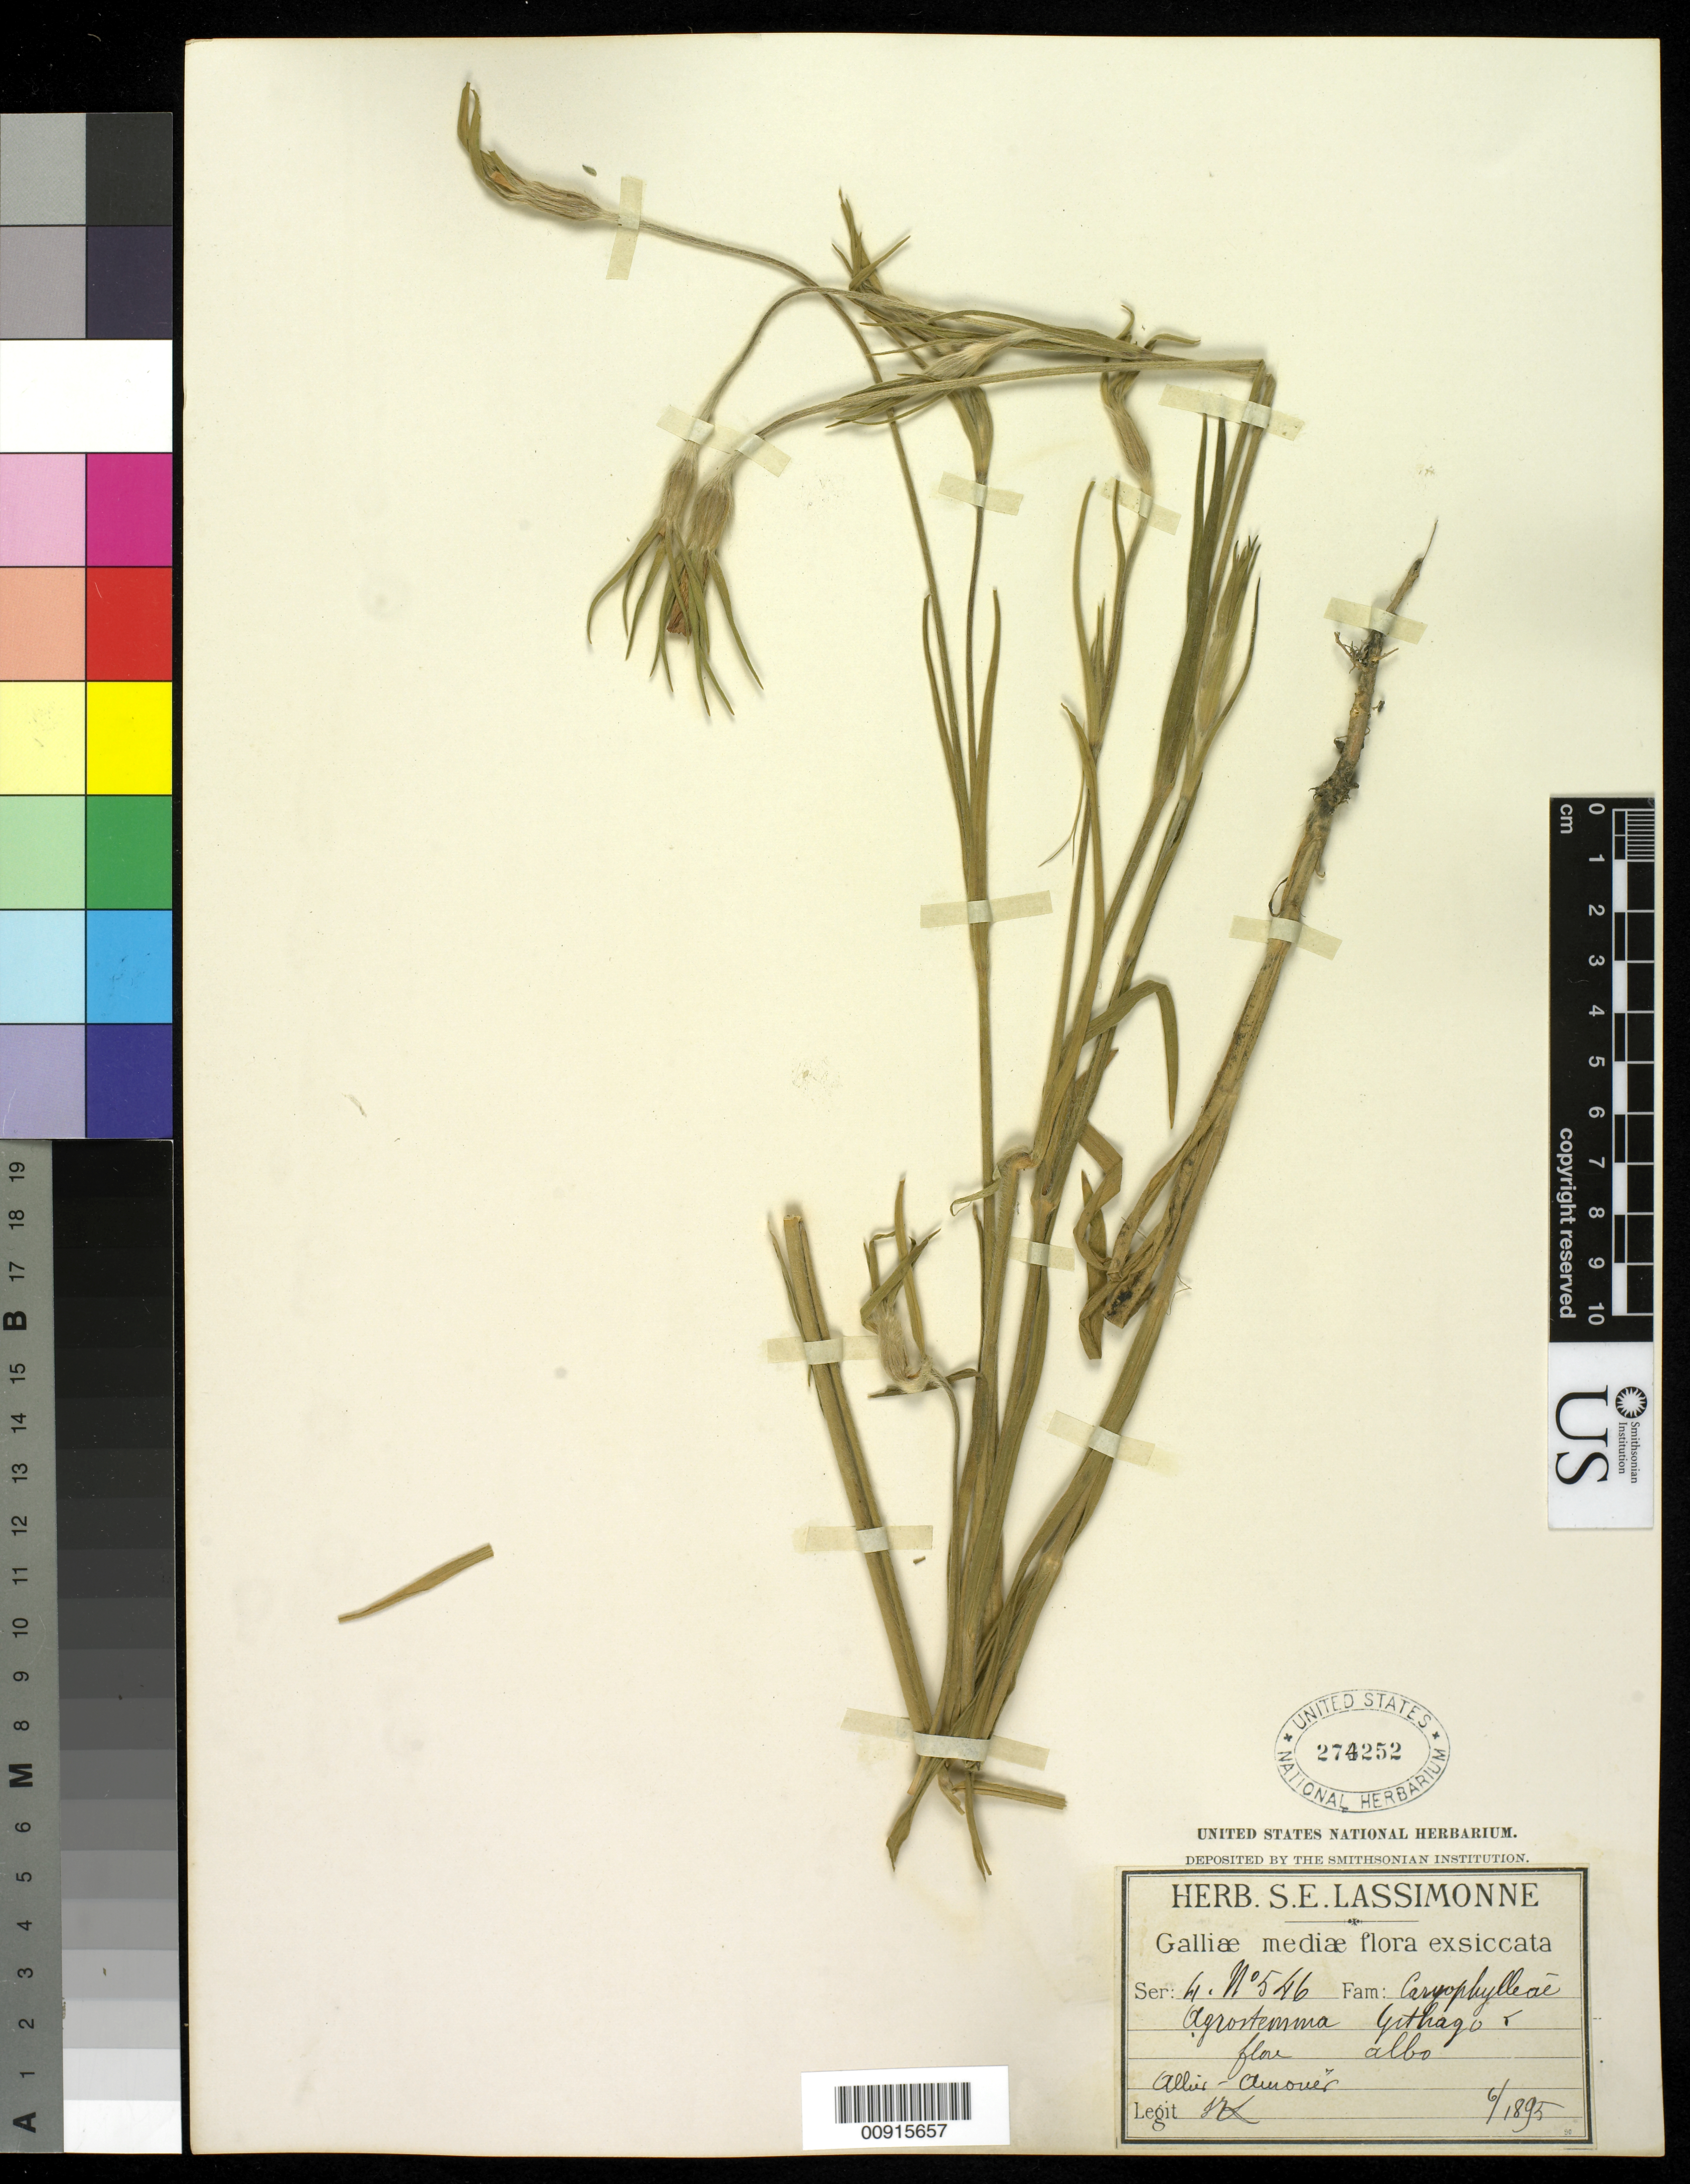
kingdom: Plantae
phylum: Tracheophyta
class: Magnoliopsida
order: Caryophyllales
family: Caryophyllaceae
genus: Agrostemma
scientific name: Agrostemma githago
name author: L.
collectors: S. Lassimonne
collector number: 4-546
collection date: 1895-06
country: France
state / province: Auvergne-Rhône-Alpes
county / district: Allier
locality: Aurouer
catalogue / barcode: US 274252